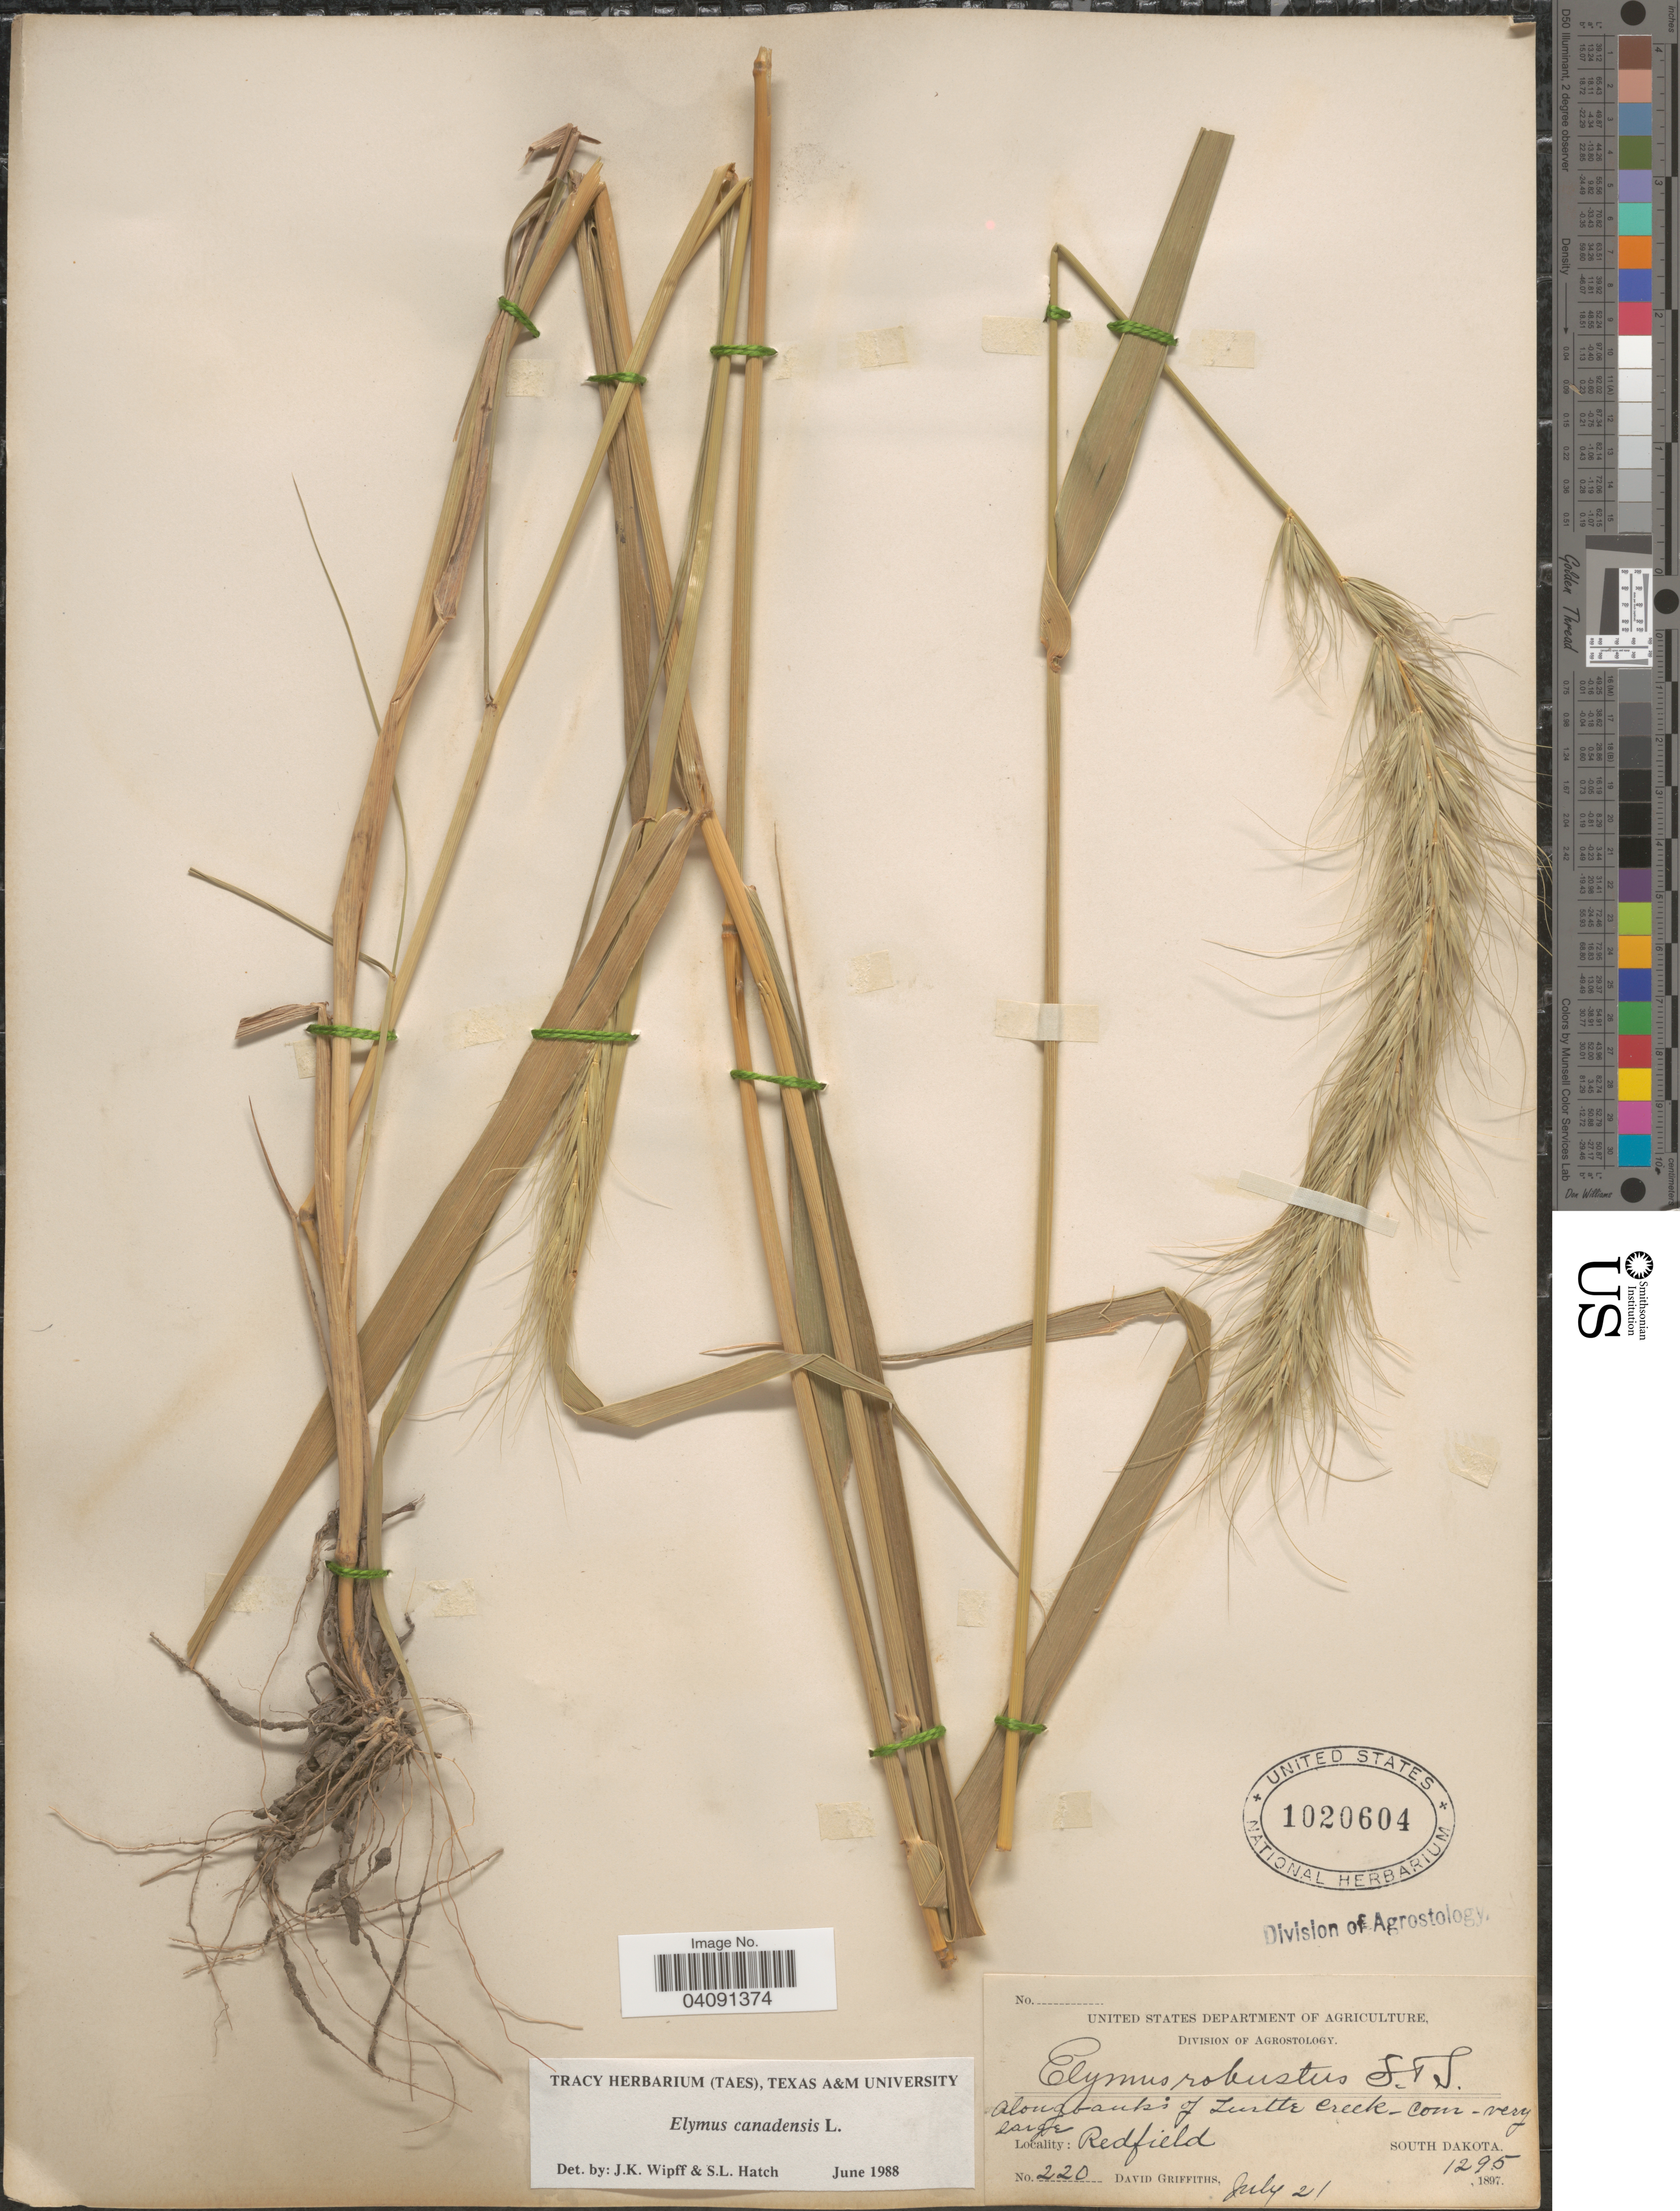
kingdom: Plantae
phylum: Tracheophyta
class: Liliopsida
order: Poales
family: Poaceae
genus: Elymus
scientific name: Elymus canadensis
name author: L.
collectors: D. Griffiths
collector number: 220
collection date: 1897-07-21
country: United States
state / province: South Dakota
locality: Along banks of Turtle Creek. Redfield.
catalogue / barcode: US 1020604